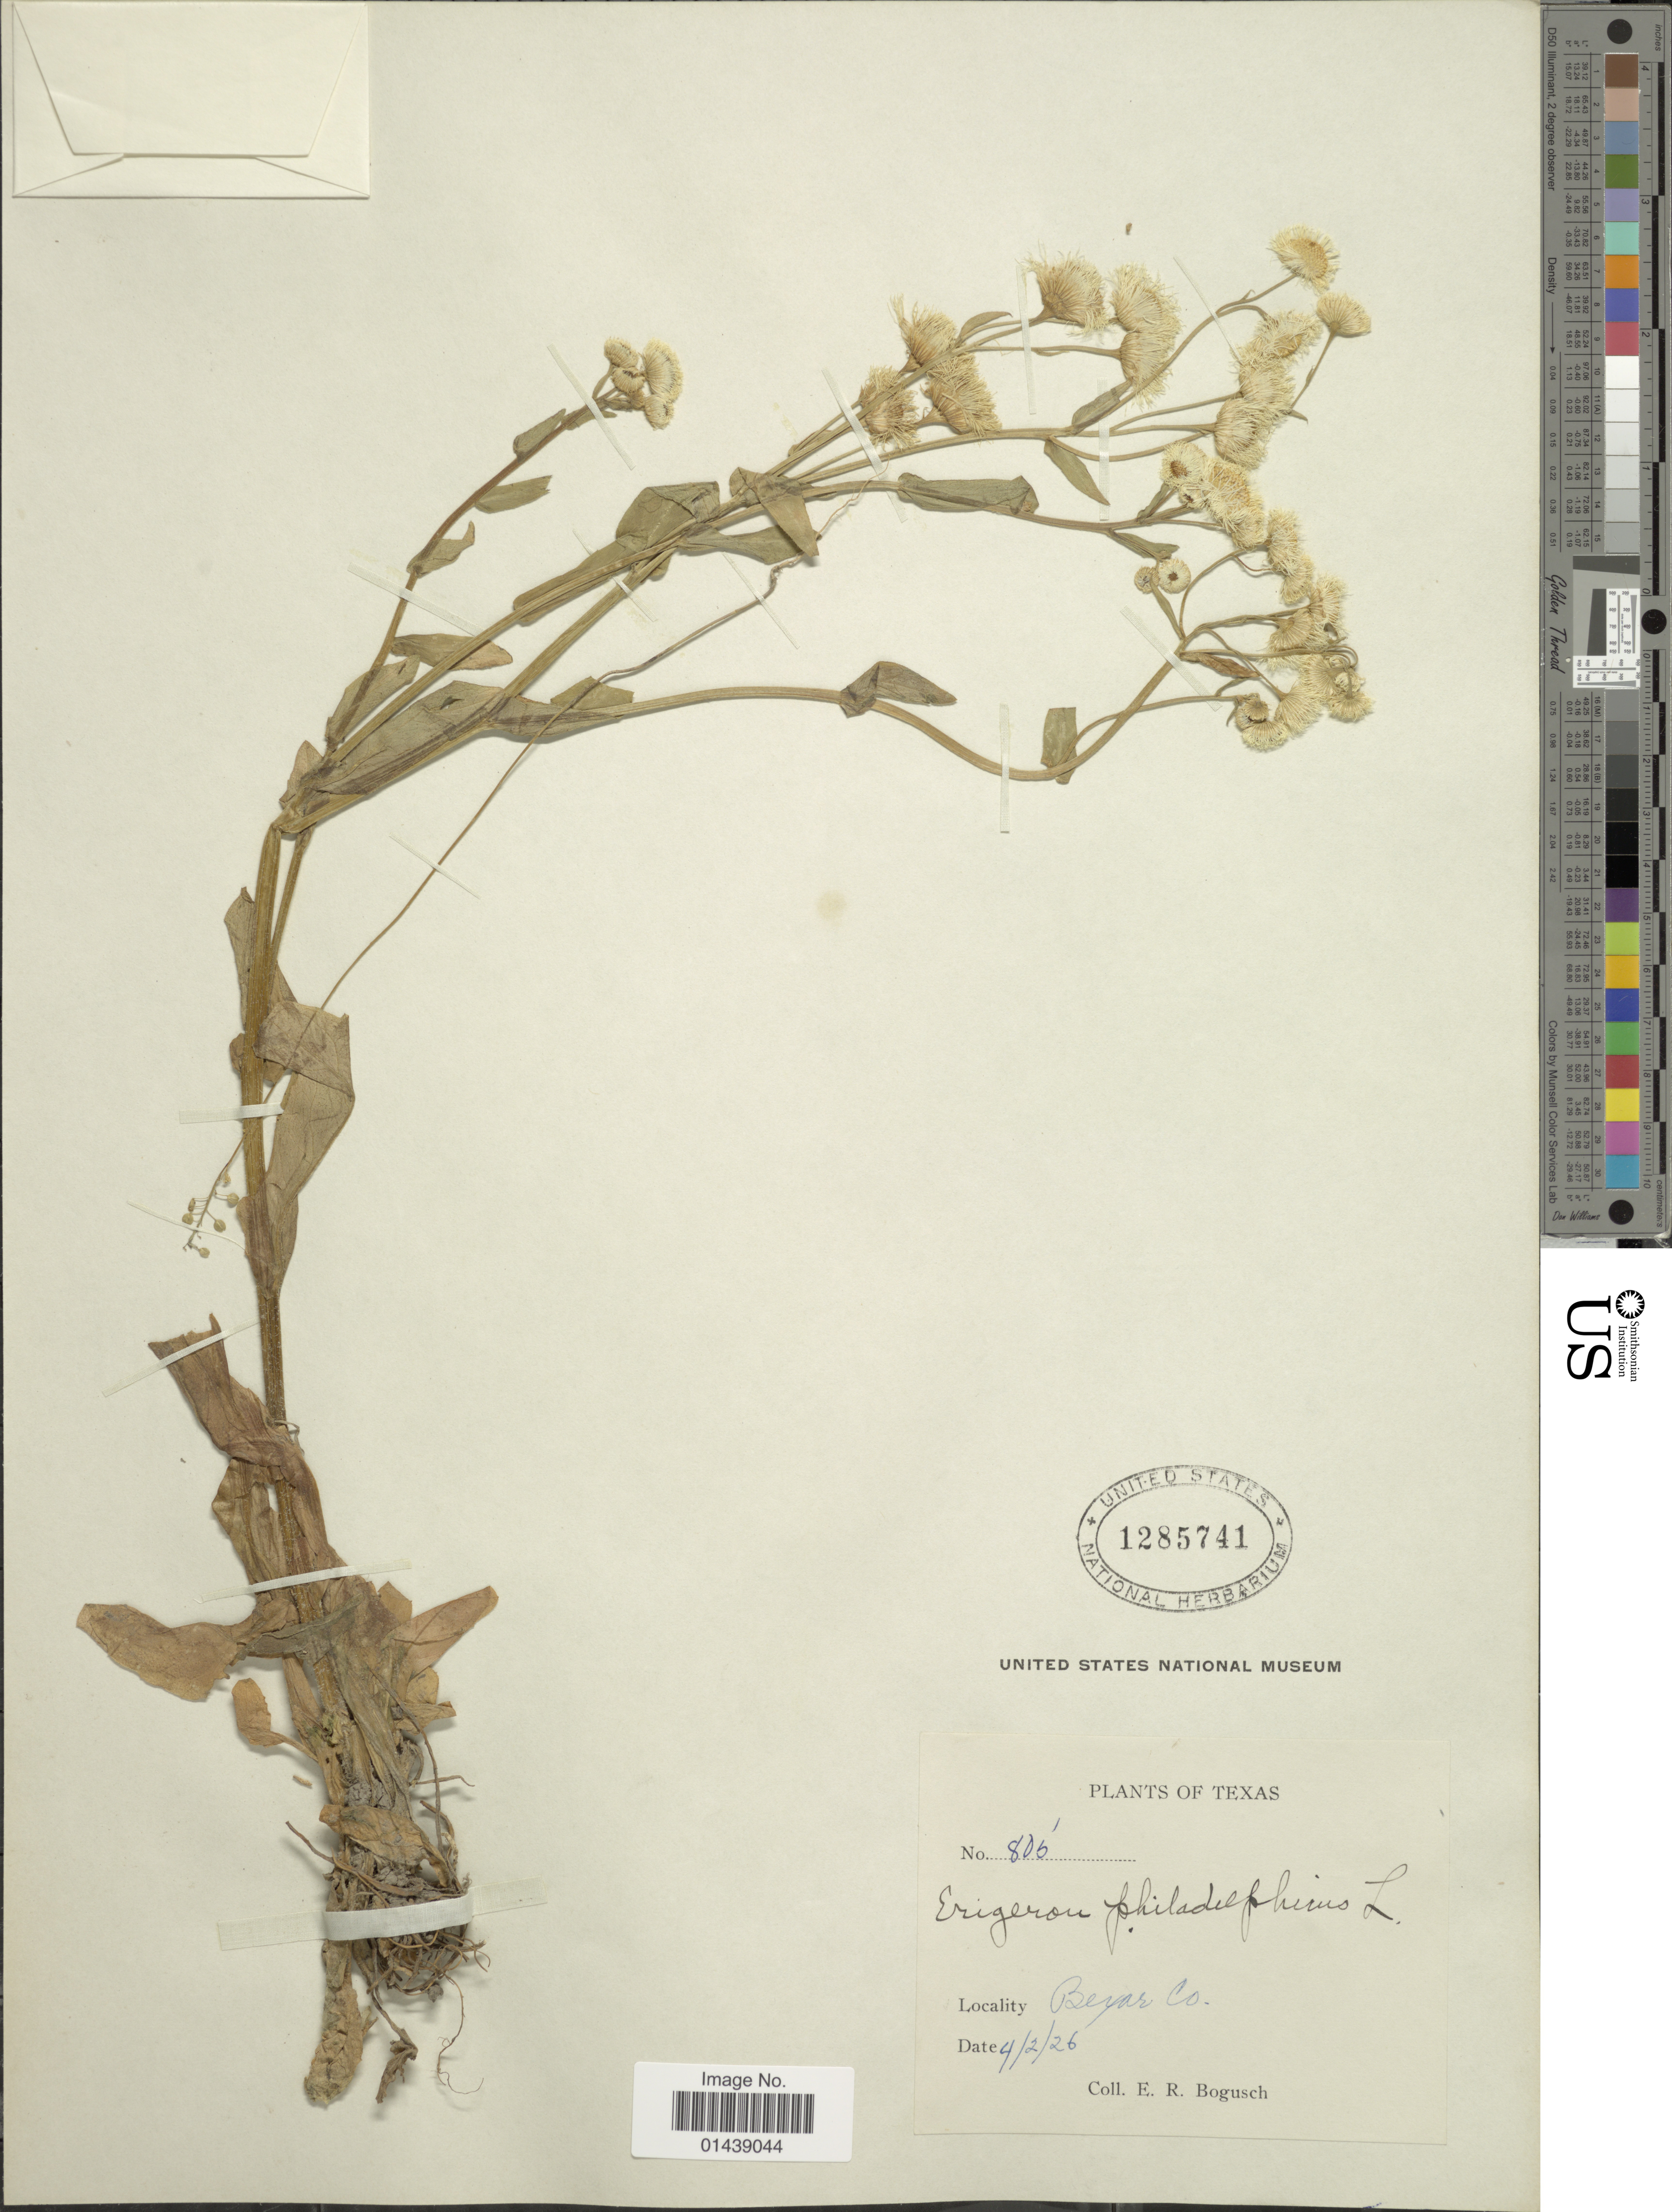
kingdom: Plantae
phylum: Tracheophyta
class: Magnoliopsida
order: Asterales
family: Asteraceae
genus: Erigeron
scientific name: Erigeron philadelphicus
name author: L.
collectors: E. Bogusch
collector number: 805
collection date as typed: Transcribed d/m/y: 2/4/26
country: United States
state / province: Texas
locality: Bexar Co.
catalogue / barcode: US 1285741